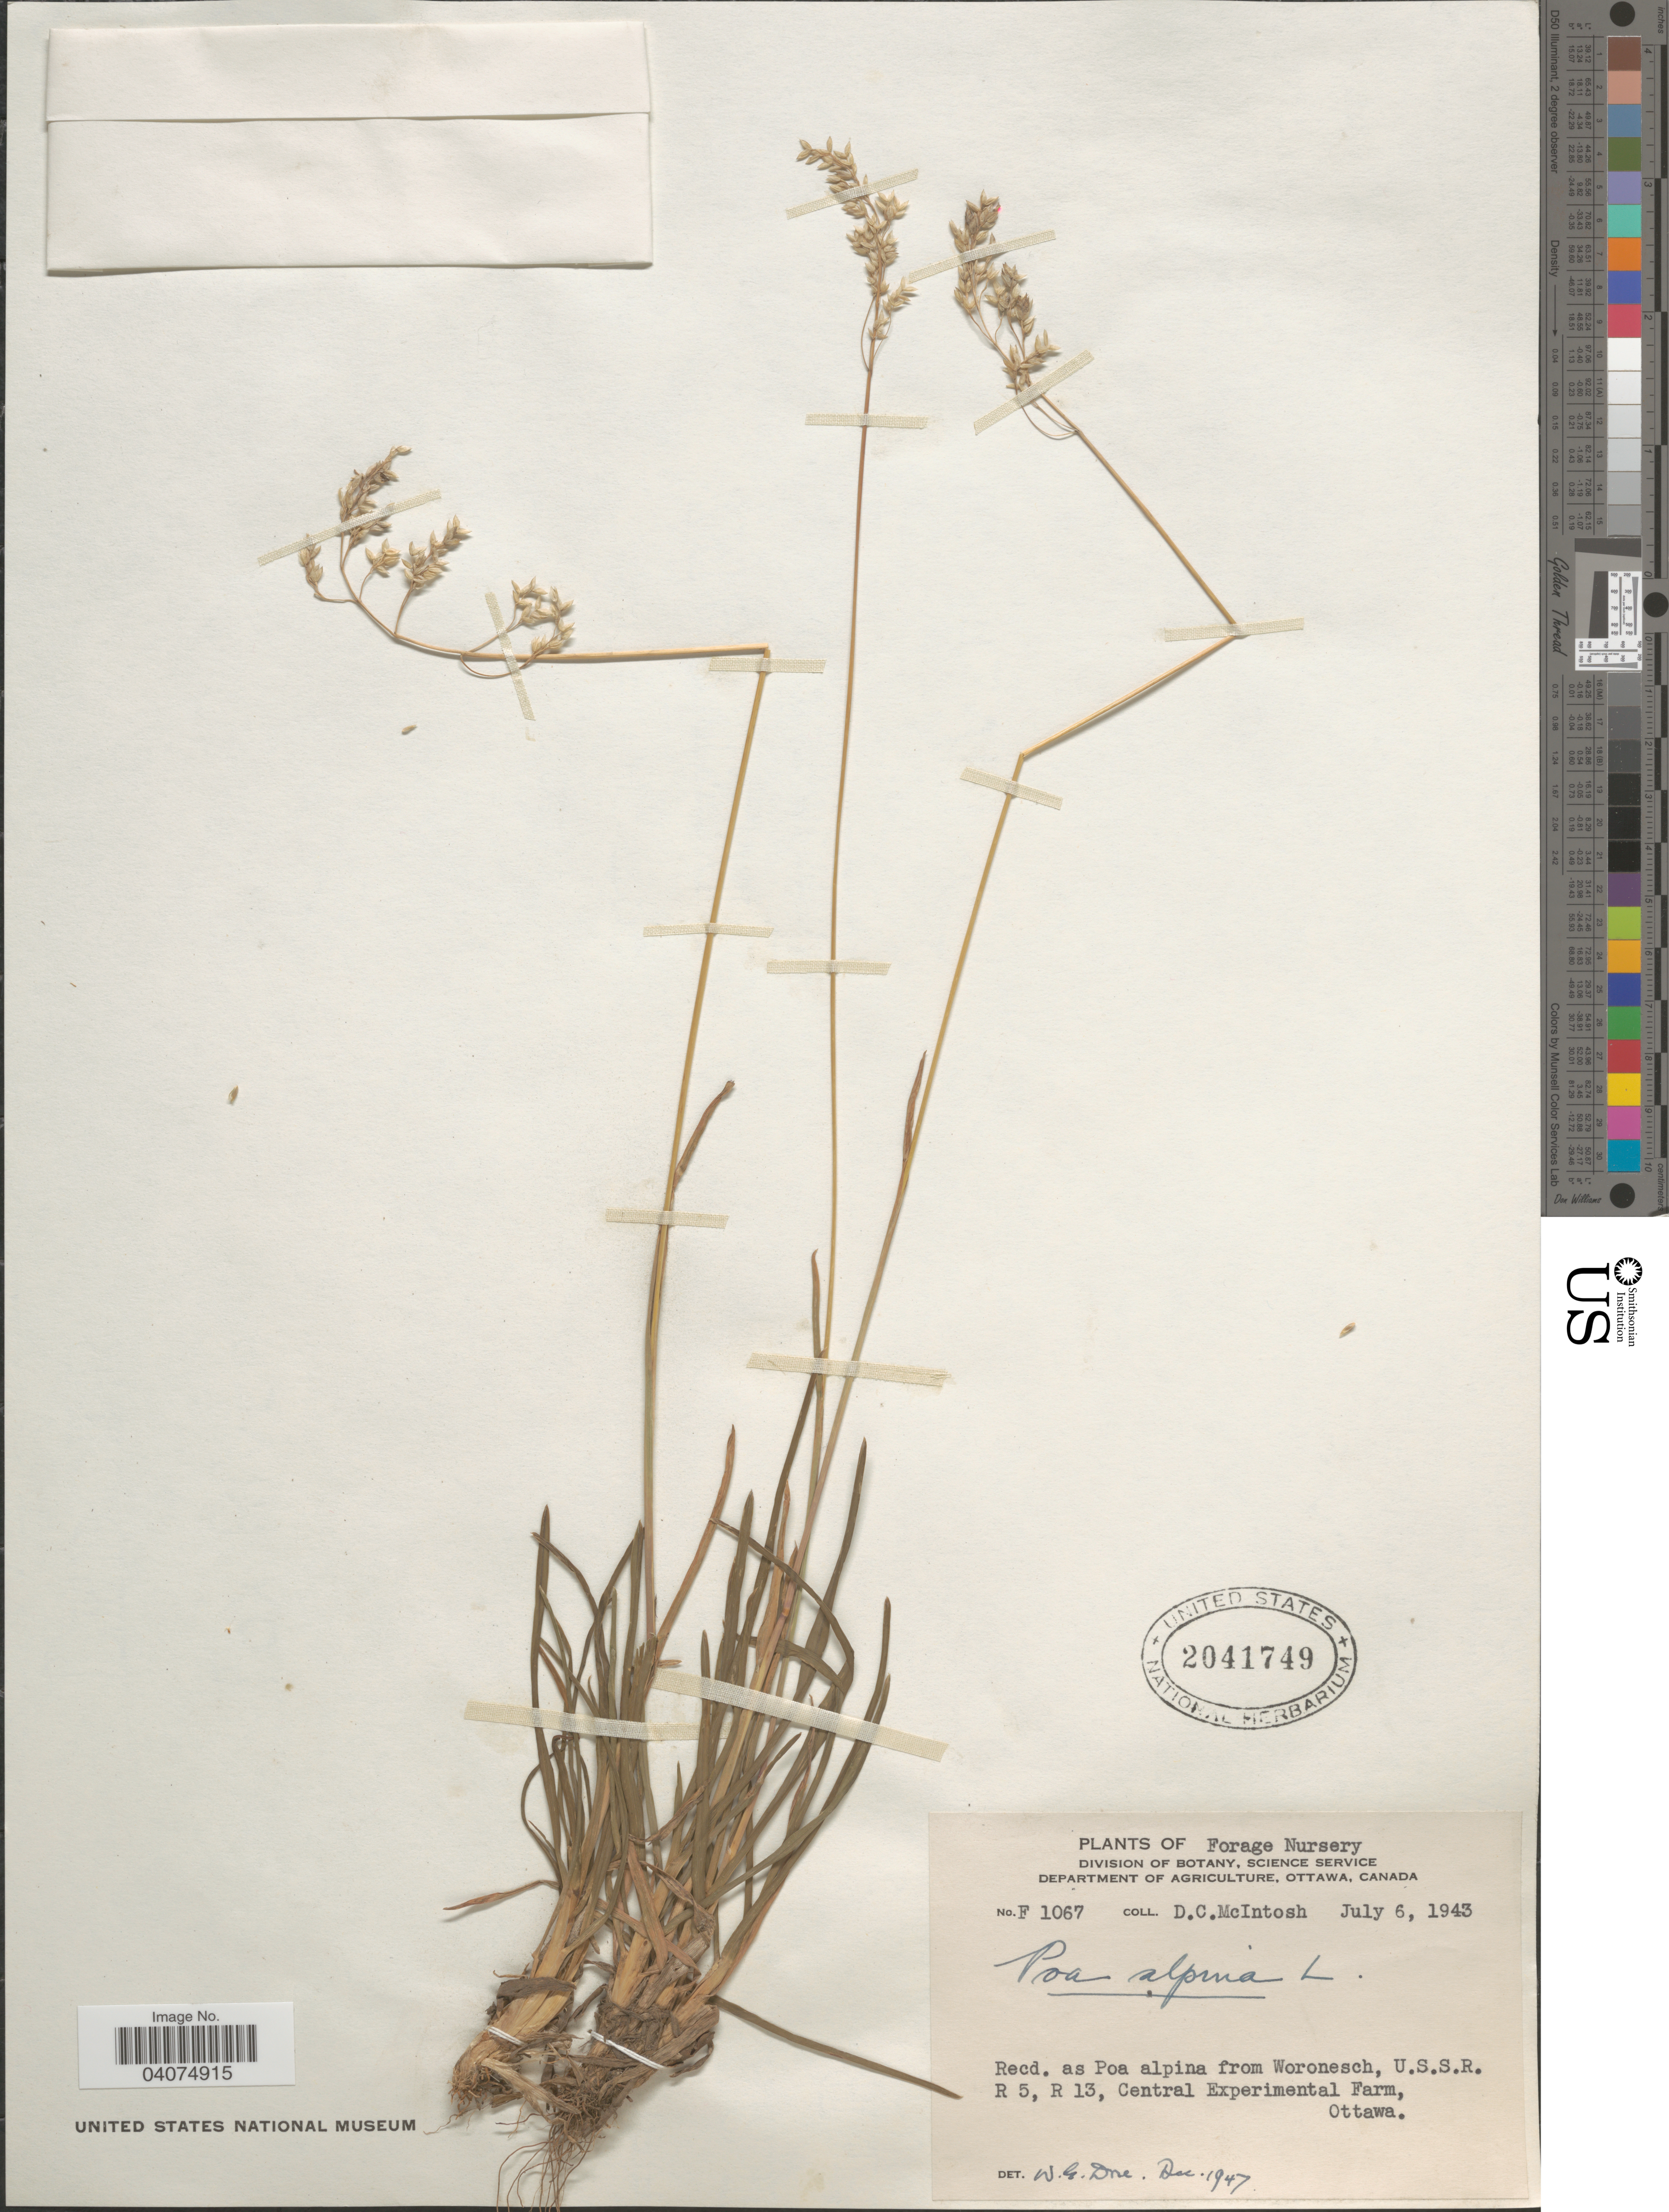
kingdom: Plantae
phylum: Tracheophyta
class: Liliopsida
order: Poales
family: Poaceae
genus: Poa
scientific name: Poa alpina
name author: L.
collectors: D. McIntosh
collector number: F1067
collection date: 1943-07-06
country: Canada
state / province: Ontario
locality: Forage Nursery. R 5, R 13, Central Experimental Farm, Ottawa.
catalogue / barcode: US 2041749